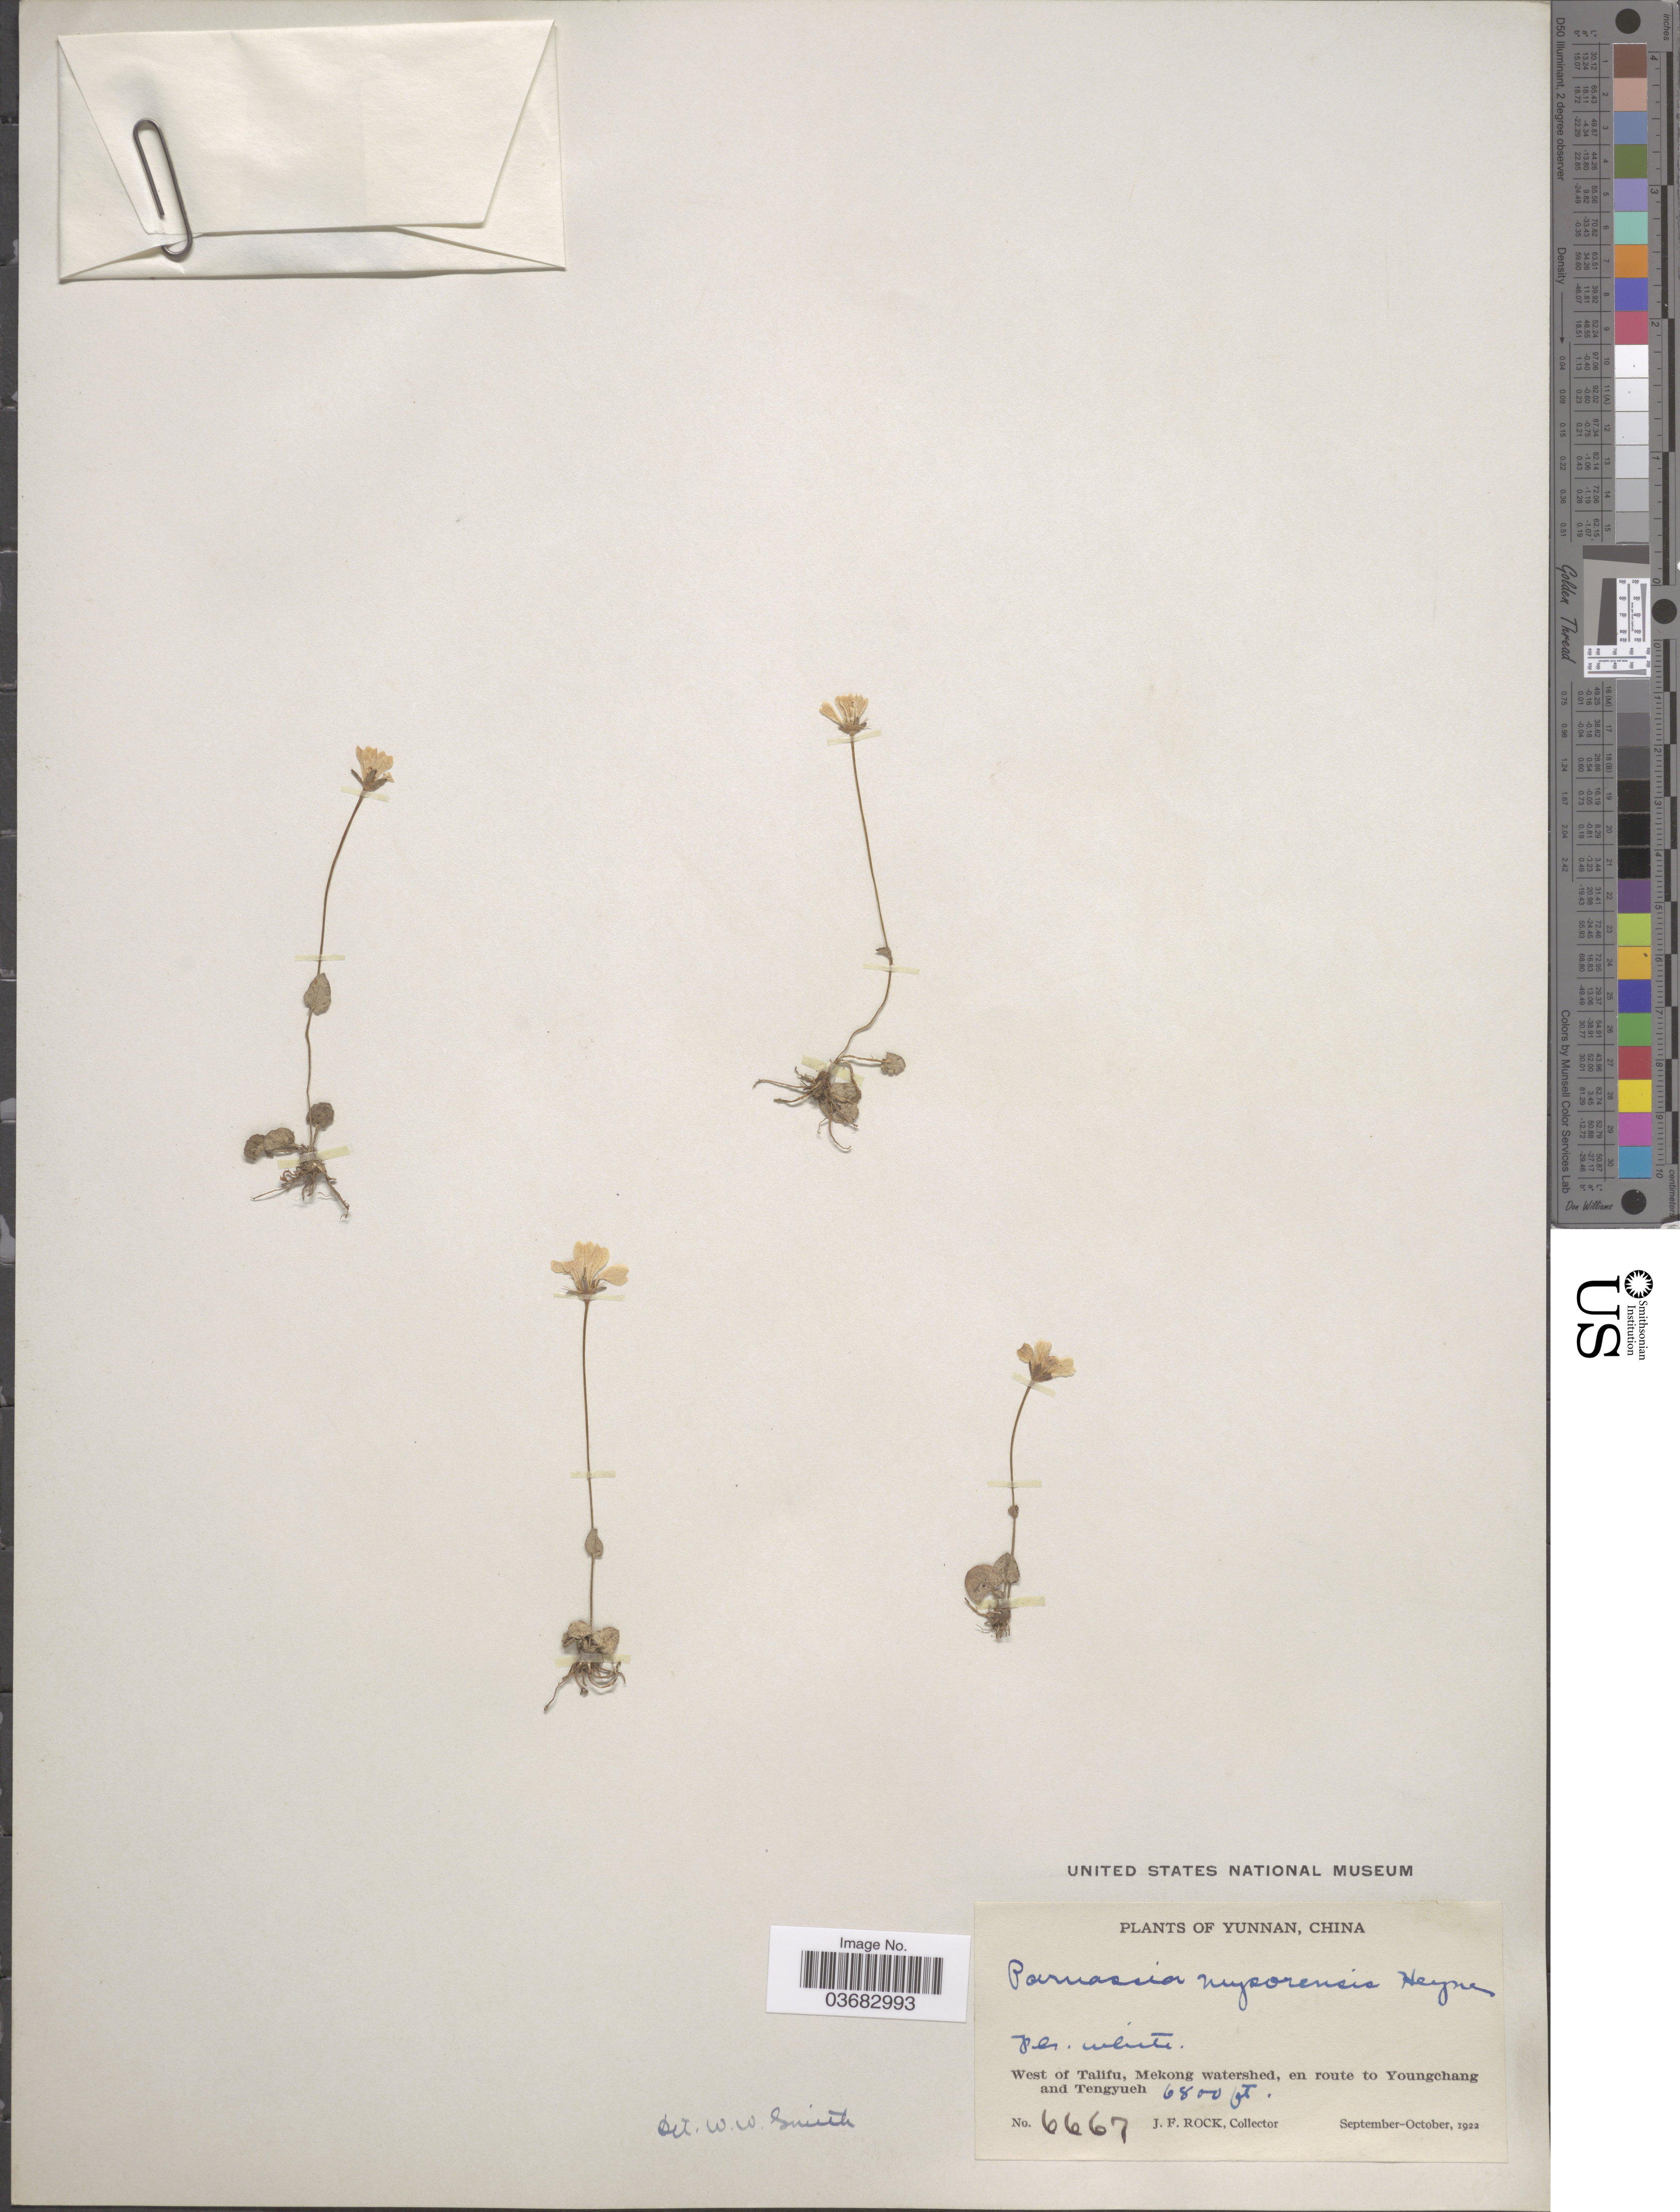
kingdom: Plantae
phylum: Tracheophyta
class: Magnoliopsida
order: Celastrales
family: Parnassiaceae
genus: Parnassia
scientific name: Parnassia mysorensis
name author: F. Heyne ex Wight & Arn.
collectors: J. Rock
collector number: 6667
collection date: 1922-09/1922-10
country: China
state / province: Yunnan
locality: West of Talifu, Mekong watershed, en route to Youngchang and Tengyueh.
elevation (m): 2073